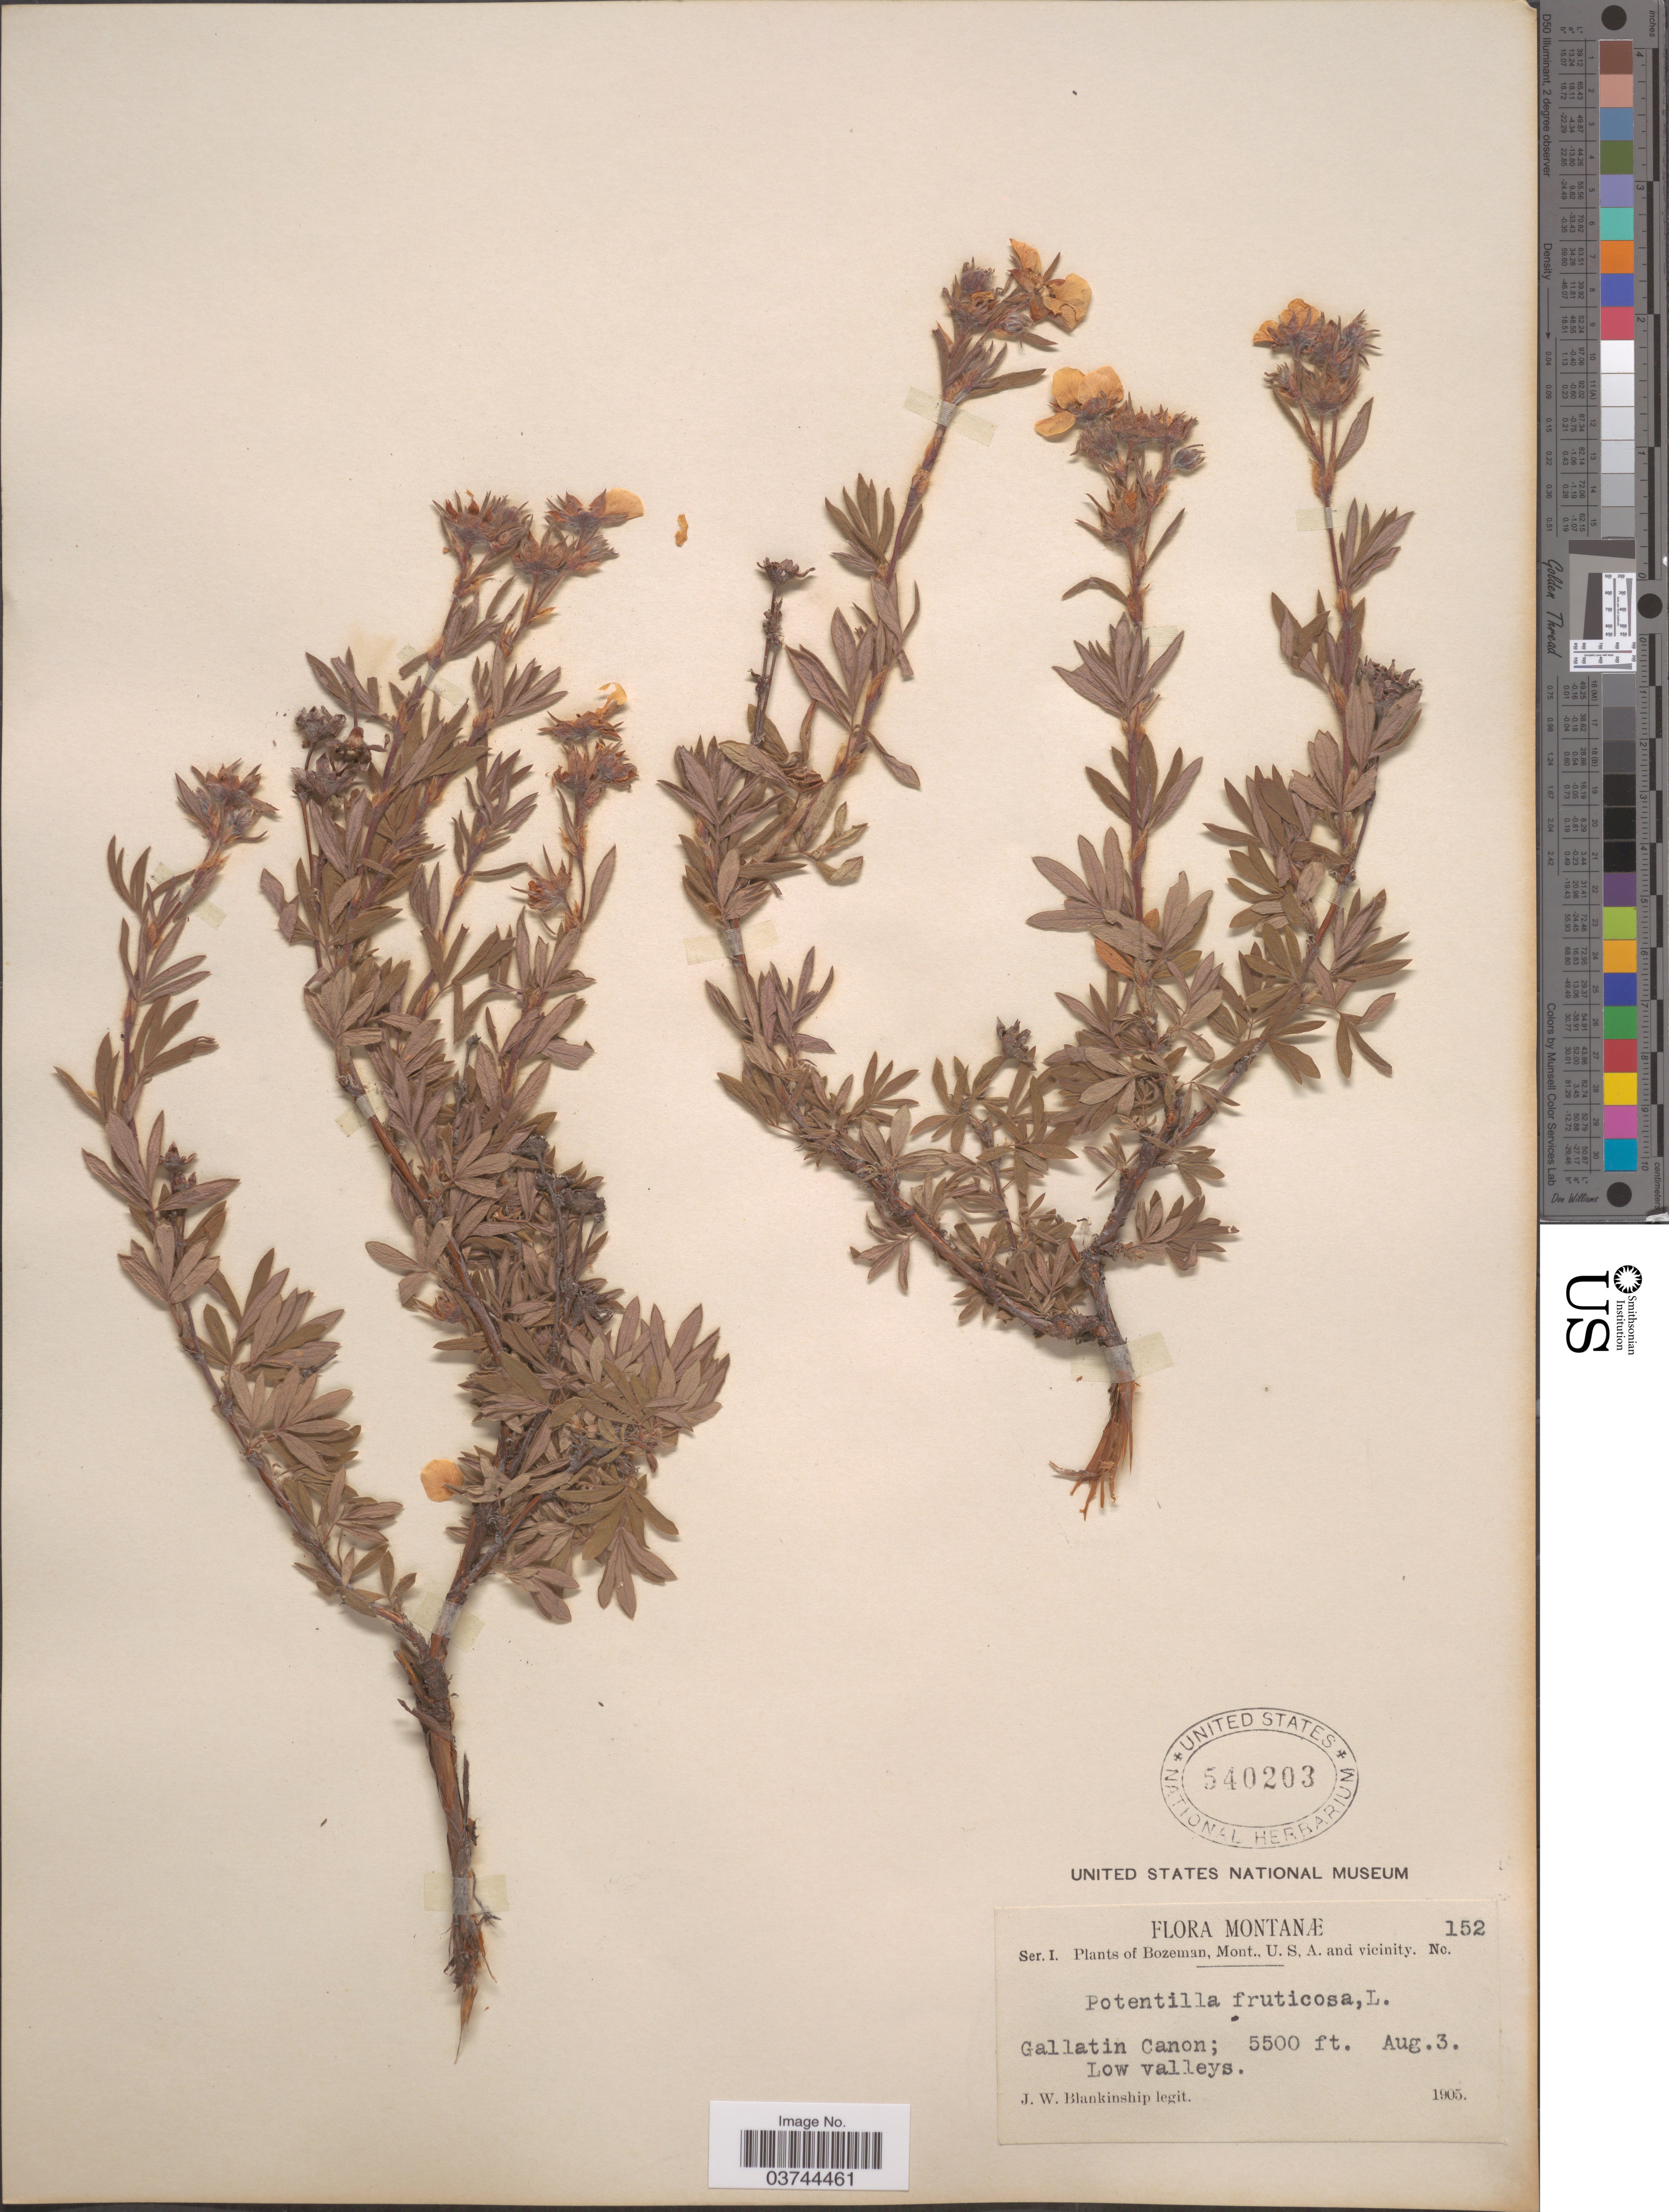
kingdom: Plantae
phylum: Tracheophyta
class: Magnoliopsida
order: Rosales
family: Rosaceae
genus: Dasiphora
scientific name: Dasiphora fruticosa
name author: (L.) Rydb.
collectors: J. W. Blankinship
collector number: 152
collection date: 1905-08-03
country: United States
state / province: Montana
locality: Bozeman, and vicinity. Gallatin Canon.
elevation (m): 1676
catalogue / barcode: US 540203